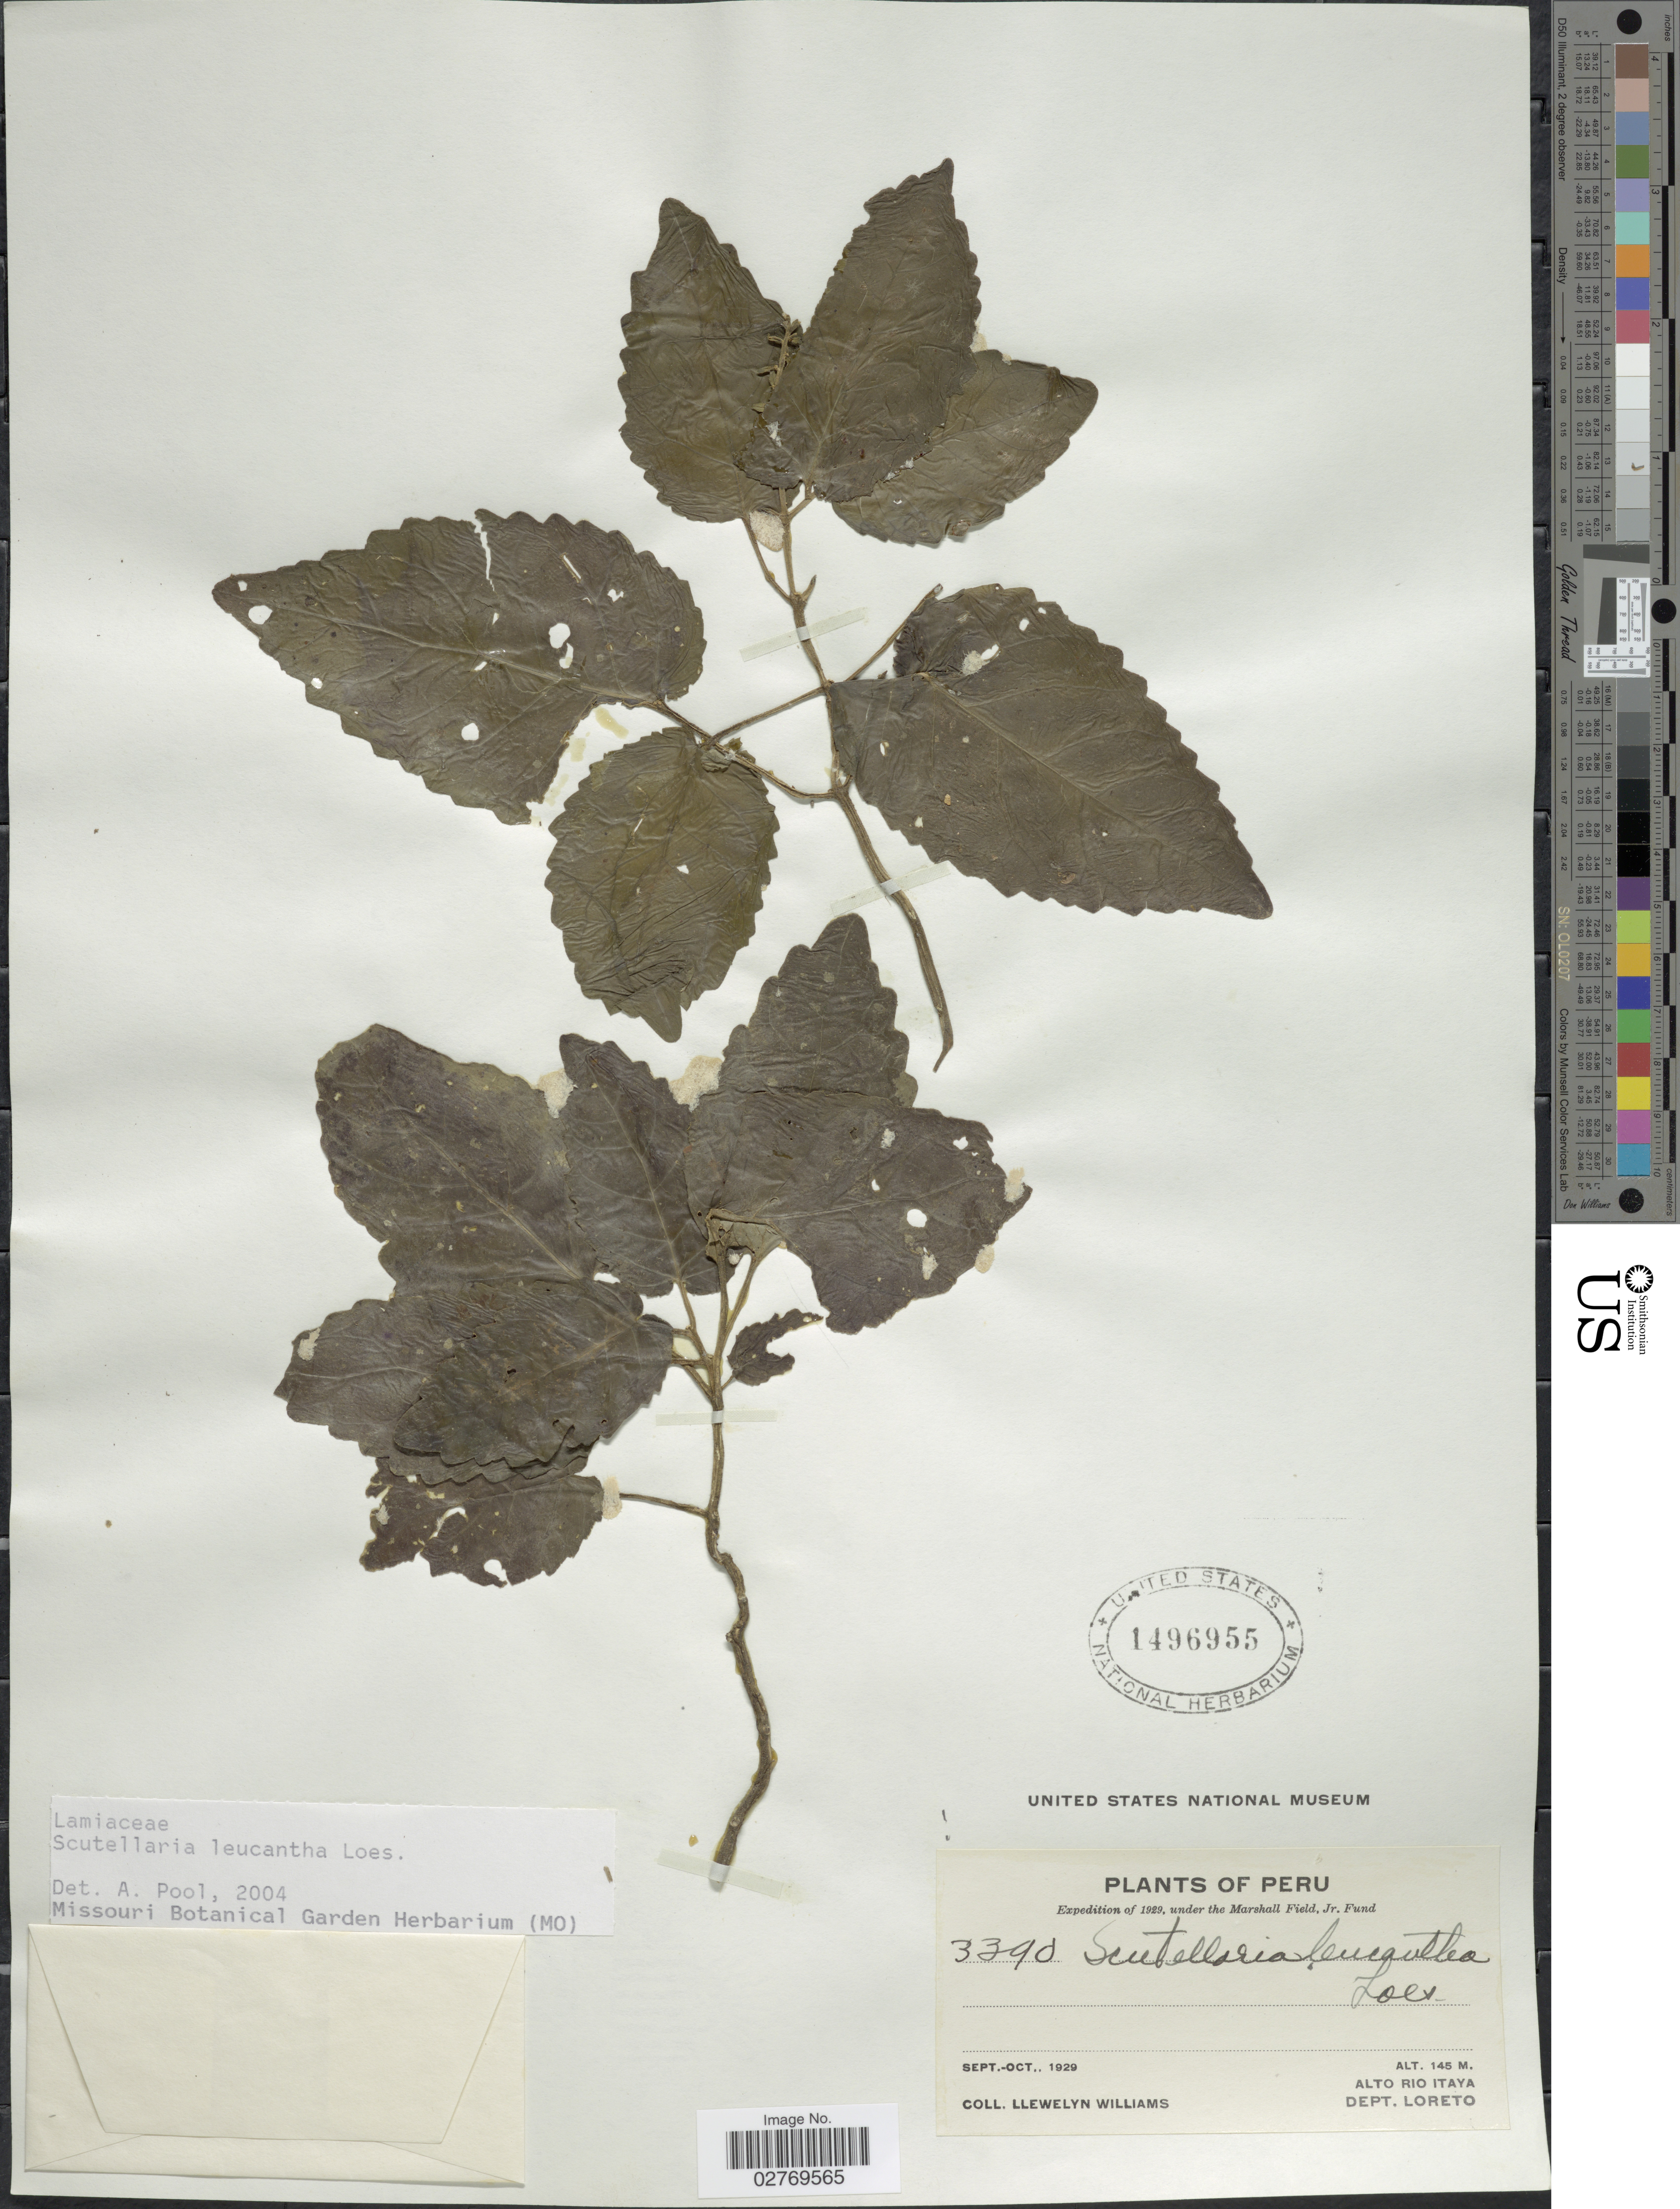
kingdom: Plantae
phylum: Tracheophyta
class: Magnoliopsida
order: Lamiales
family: Lamiaceae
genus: Scutellaria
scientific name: Scutellaria leucantha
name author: Loes.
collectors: Ll. Williams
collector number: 3390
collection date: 1929-09/1929-10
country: Peru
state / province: Loreto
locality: Alto Rio Itaya. Dept. Loreto.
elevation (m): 145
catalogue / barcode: US 1496955